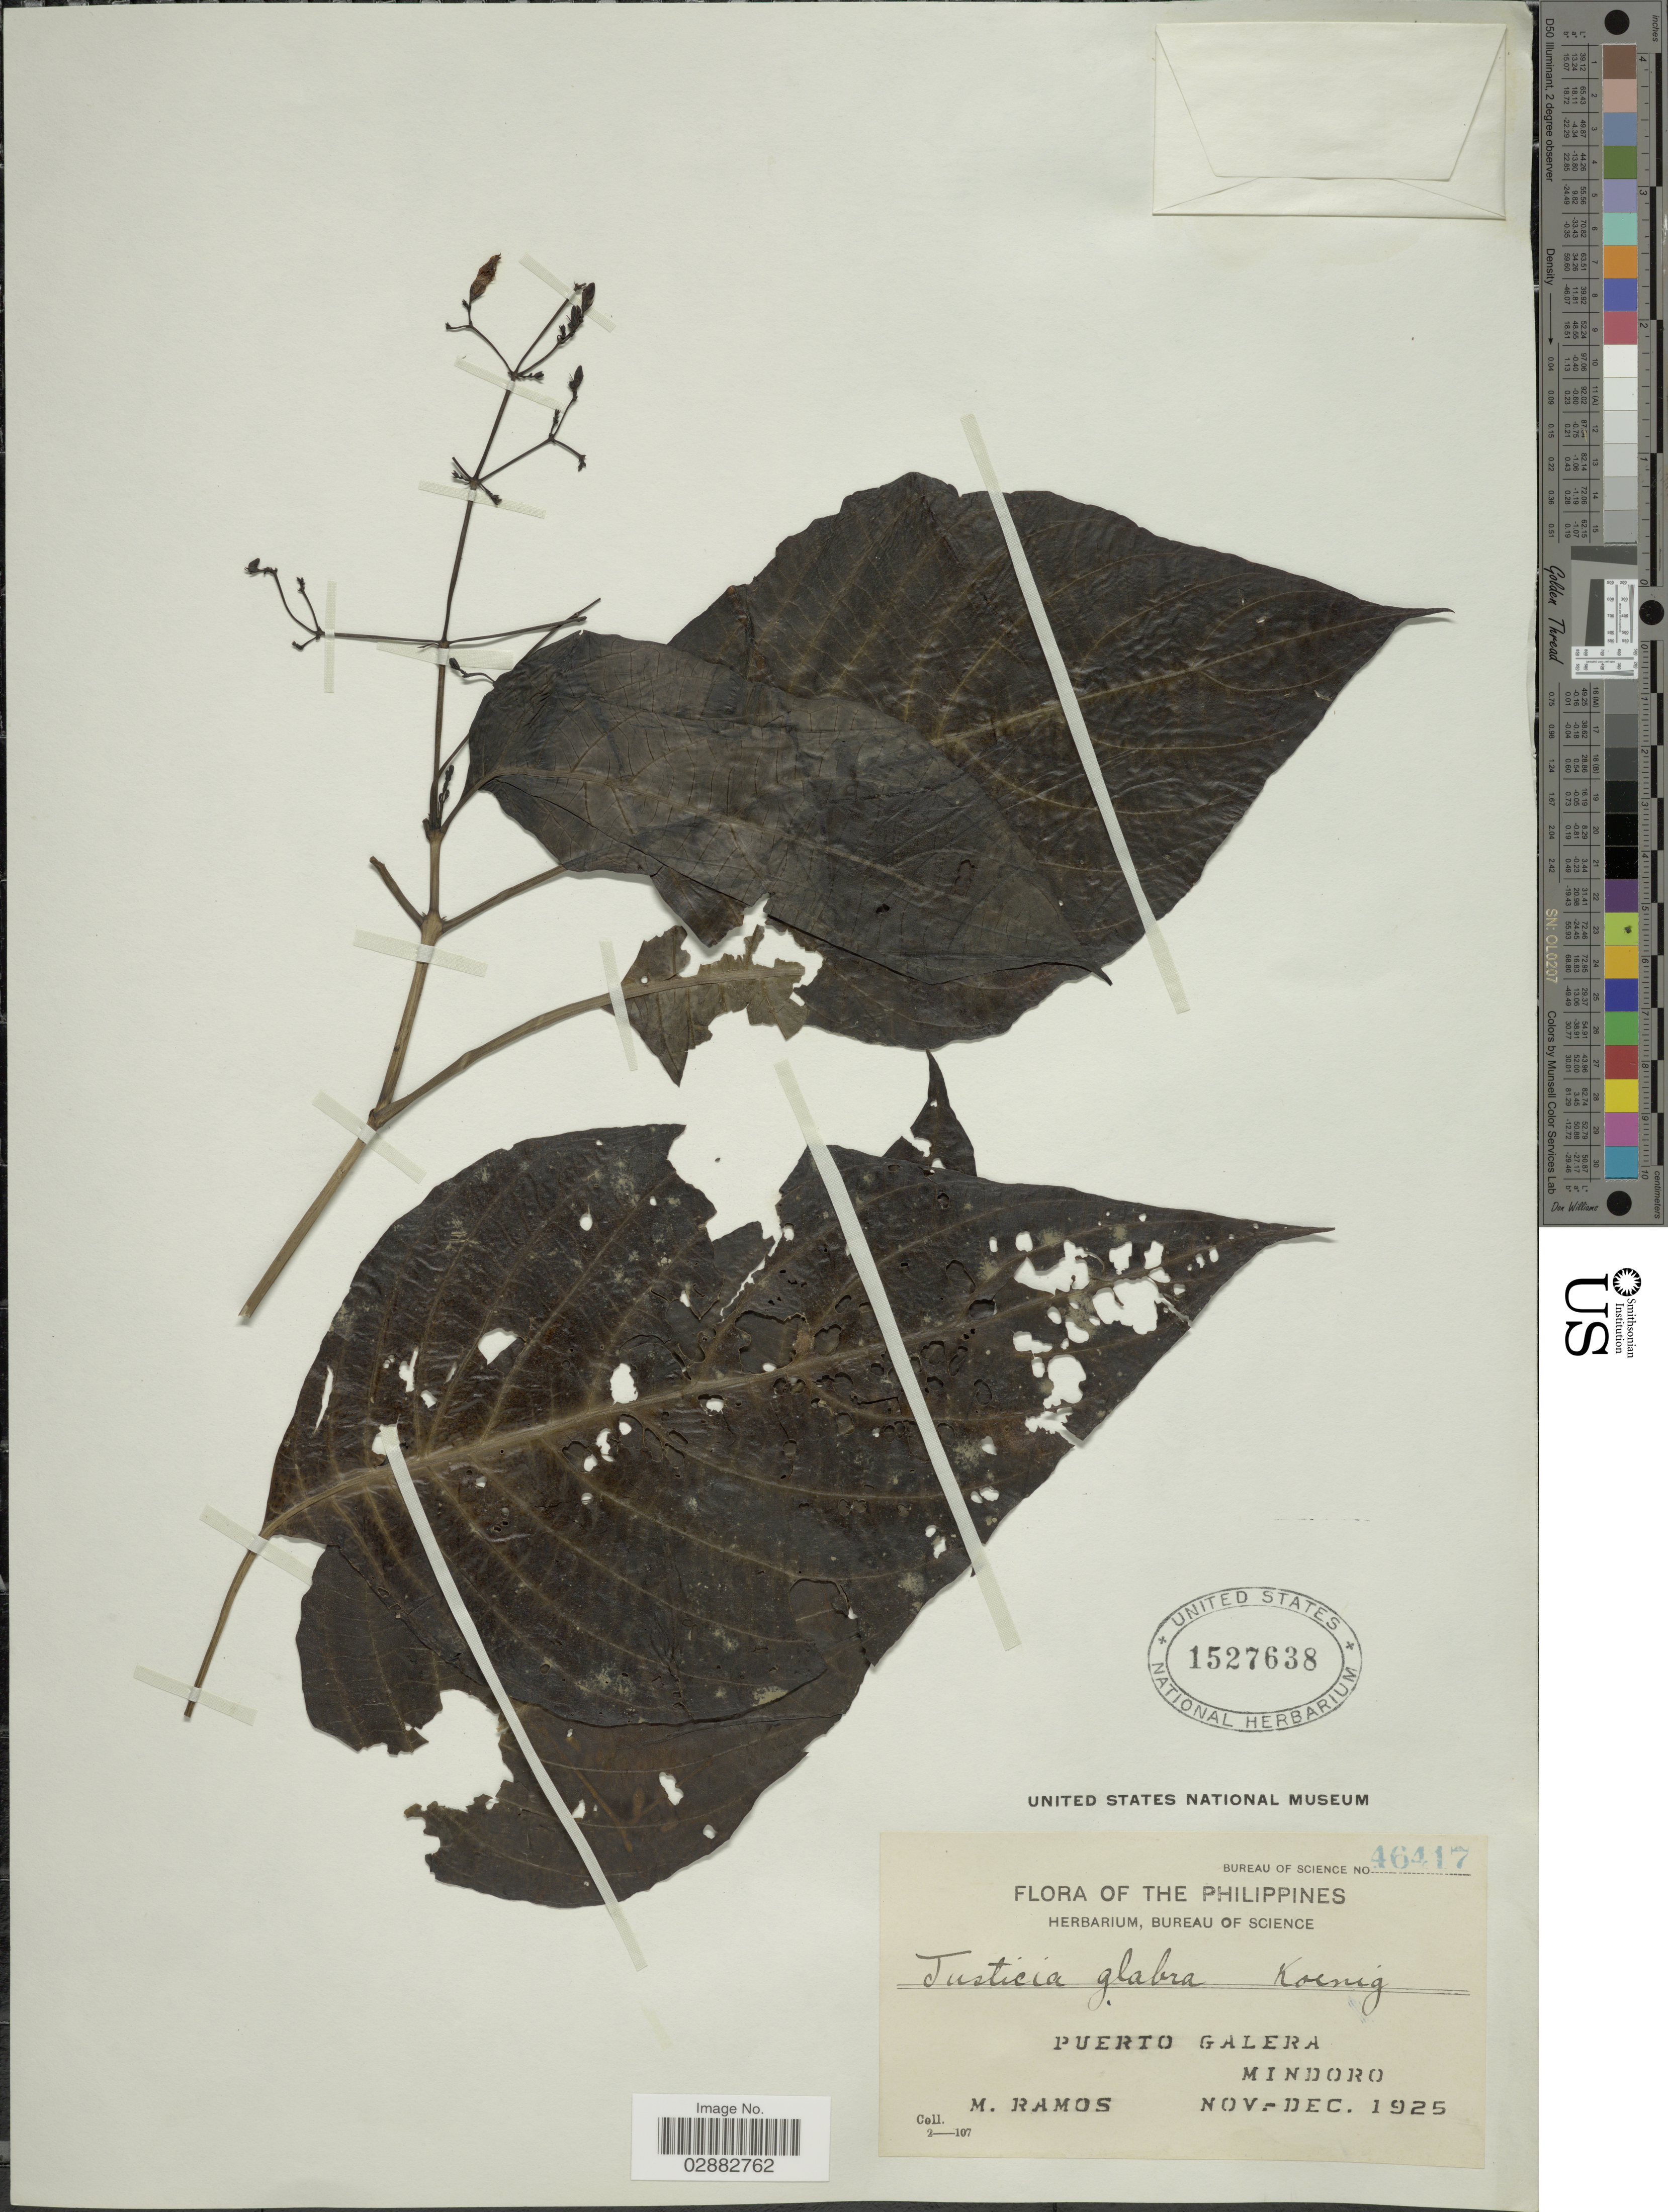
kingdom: Plantae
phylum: Tracheophyta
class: Magnoliopsida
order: Lamiales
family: Acanthaceae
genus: Justicia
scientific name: Justicia glabra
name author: K.D. Koenig ex Roxb.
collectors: M. Ramos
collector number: Bureau of Science 46417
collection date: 1925-11/1925-12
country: Philippines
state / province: Mimaropa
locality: Puerto Galera, Mindoro.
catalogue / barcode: US 1527638